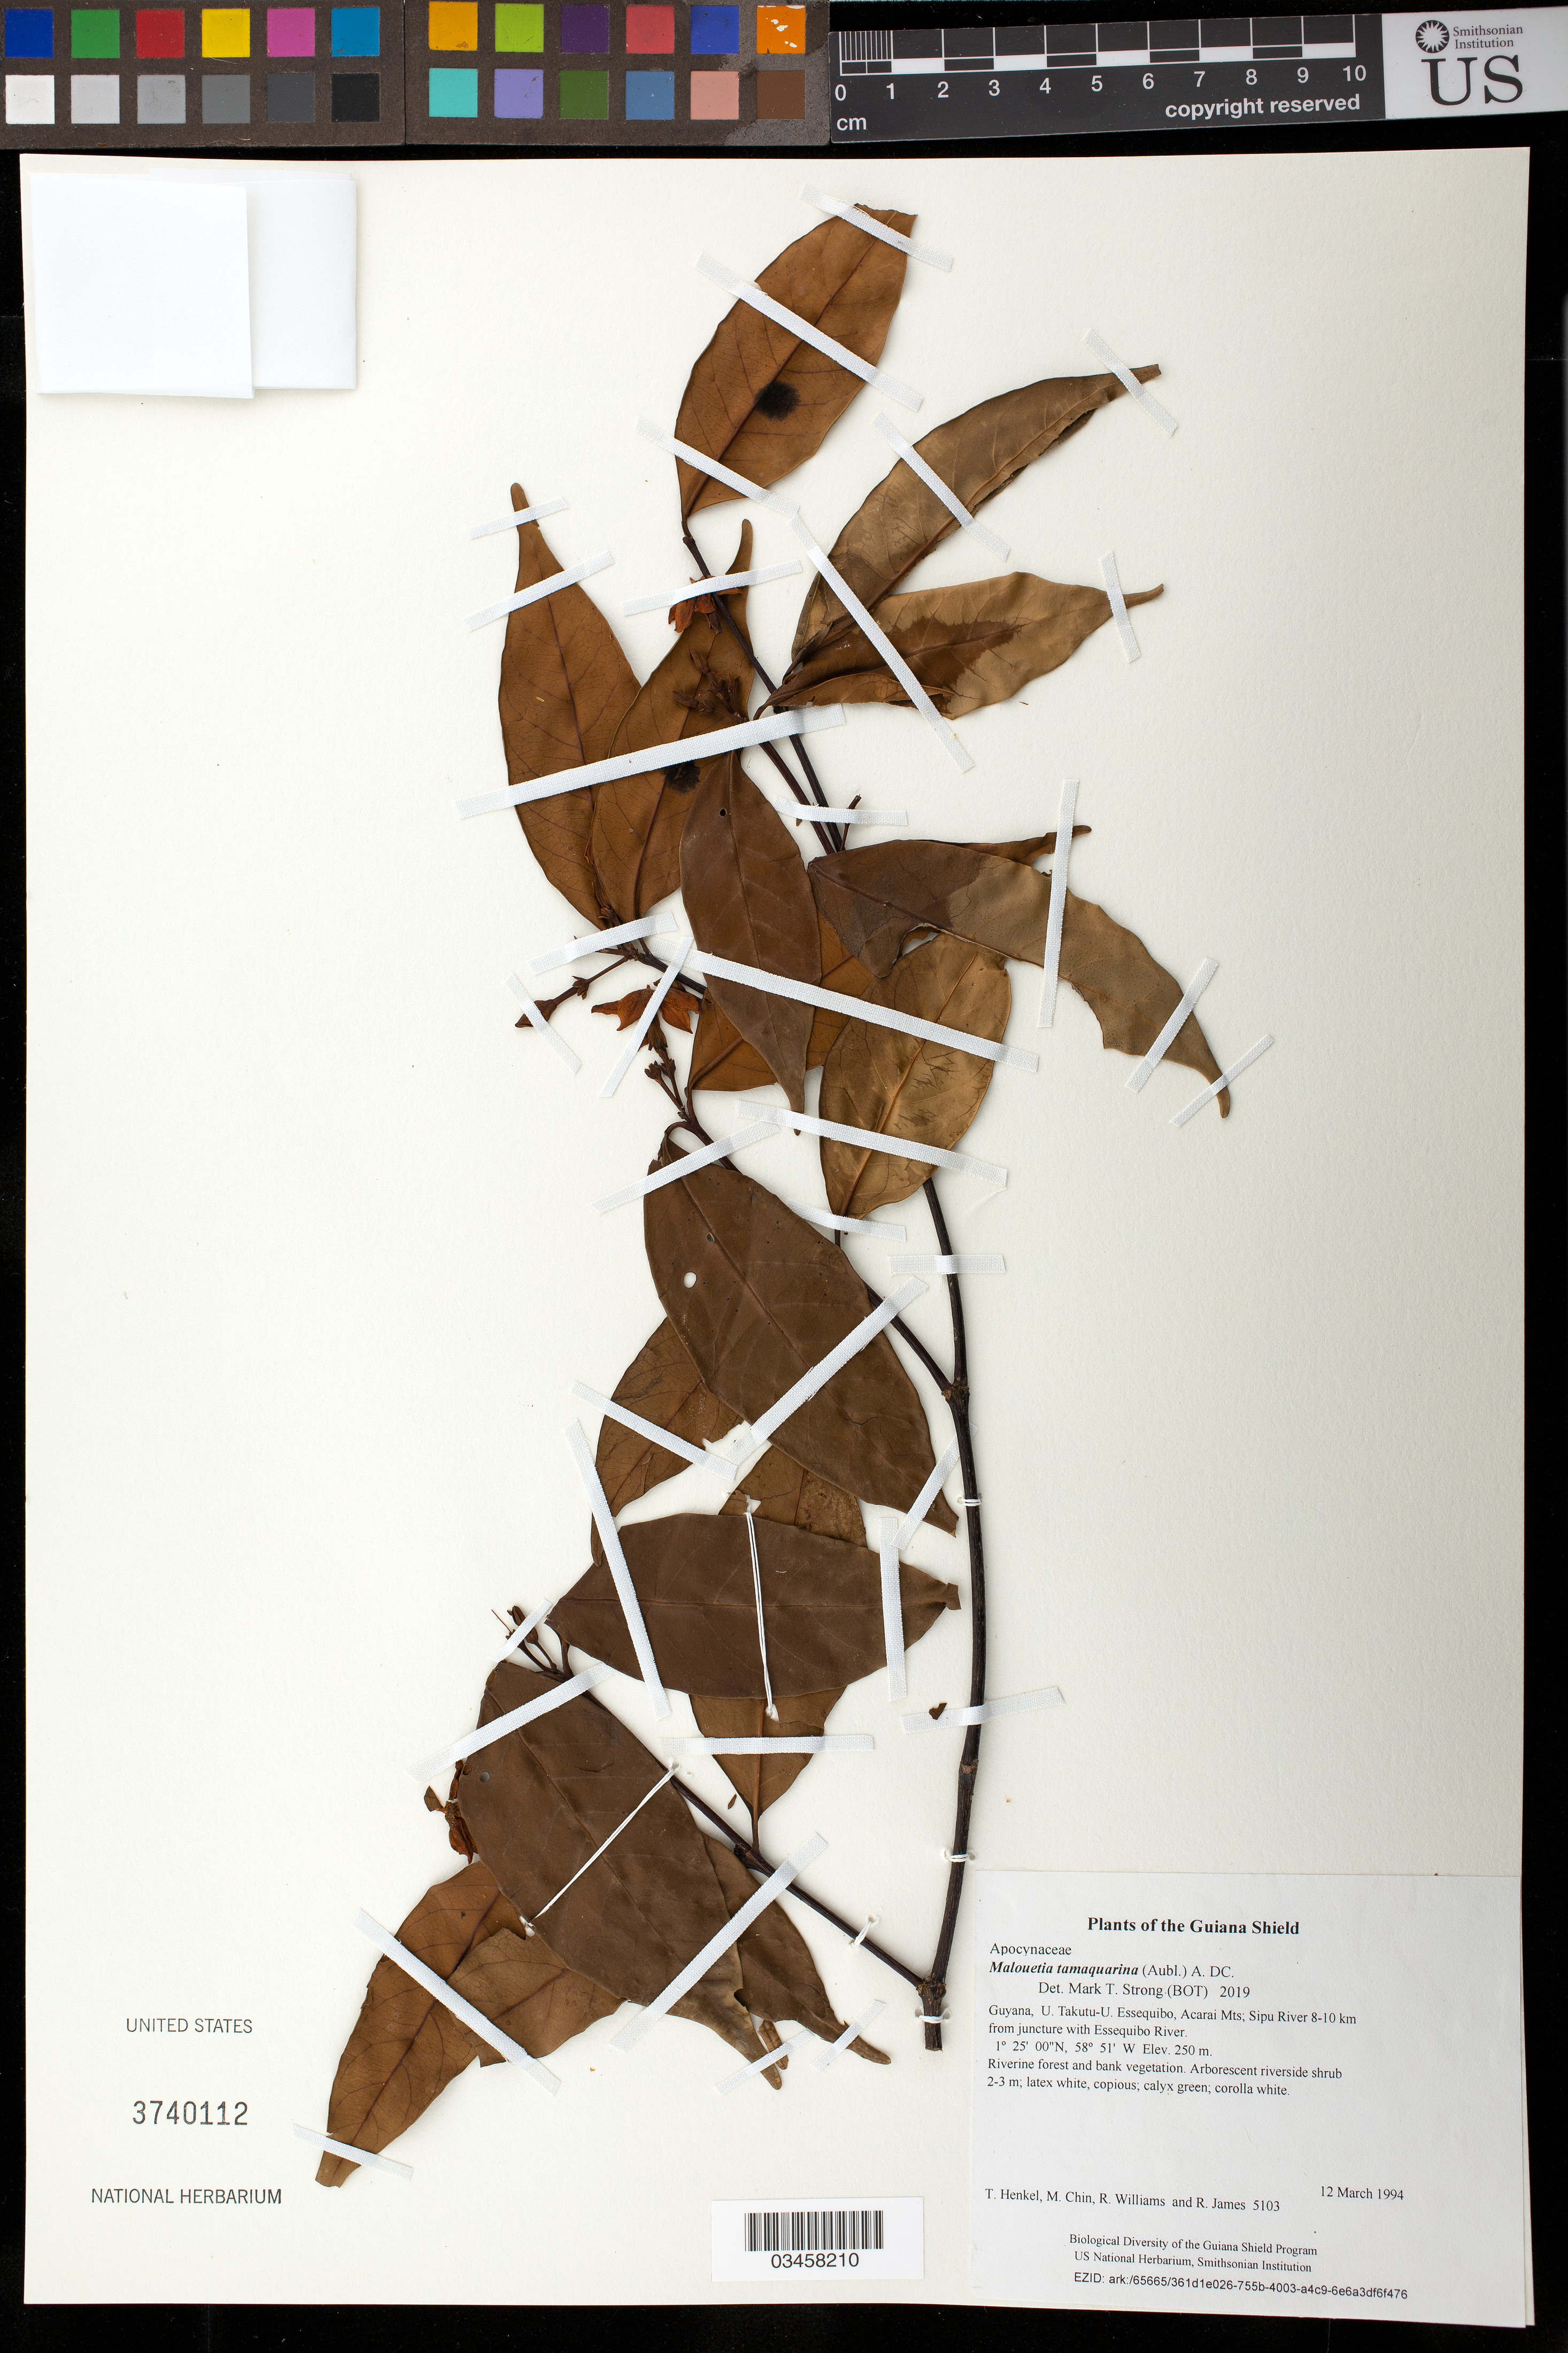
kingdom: Plantae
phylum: Tracheophyta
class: Magnoliopsida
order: Gentianales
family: Apocynaceae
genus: Malouetia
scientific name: Malouetia tamaquarina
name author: (Aubl.) A. DC.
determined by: Strong, Mark T., (BOT), Smithsonian Institution - National Museum of Natural History (UNITED STATES)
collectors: T. Henkel, M. Chin, R. Williams & R. James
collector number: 5103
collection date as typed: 12 March 1994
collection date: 1994-03-12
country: Guyana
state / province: U. Takutu-U. Essequibo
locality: Acarai Mts; Sipu River 8-10 km from juncture with Essequibo River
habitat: Riverine forest and bank vegetation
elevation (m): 250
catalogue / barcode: US 3740112